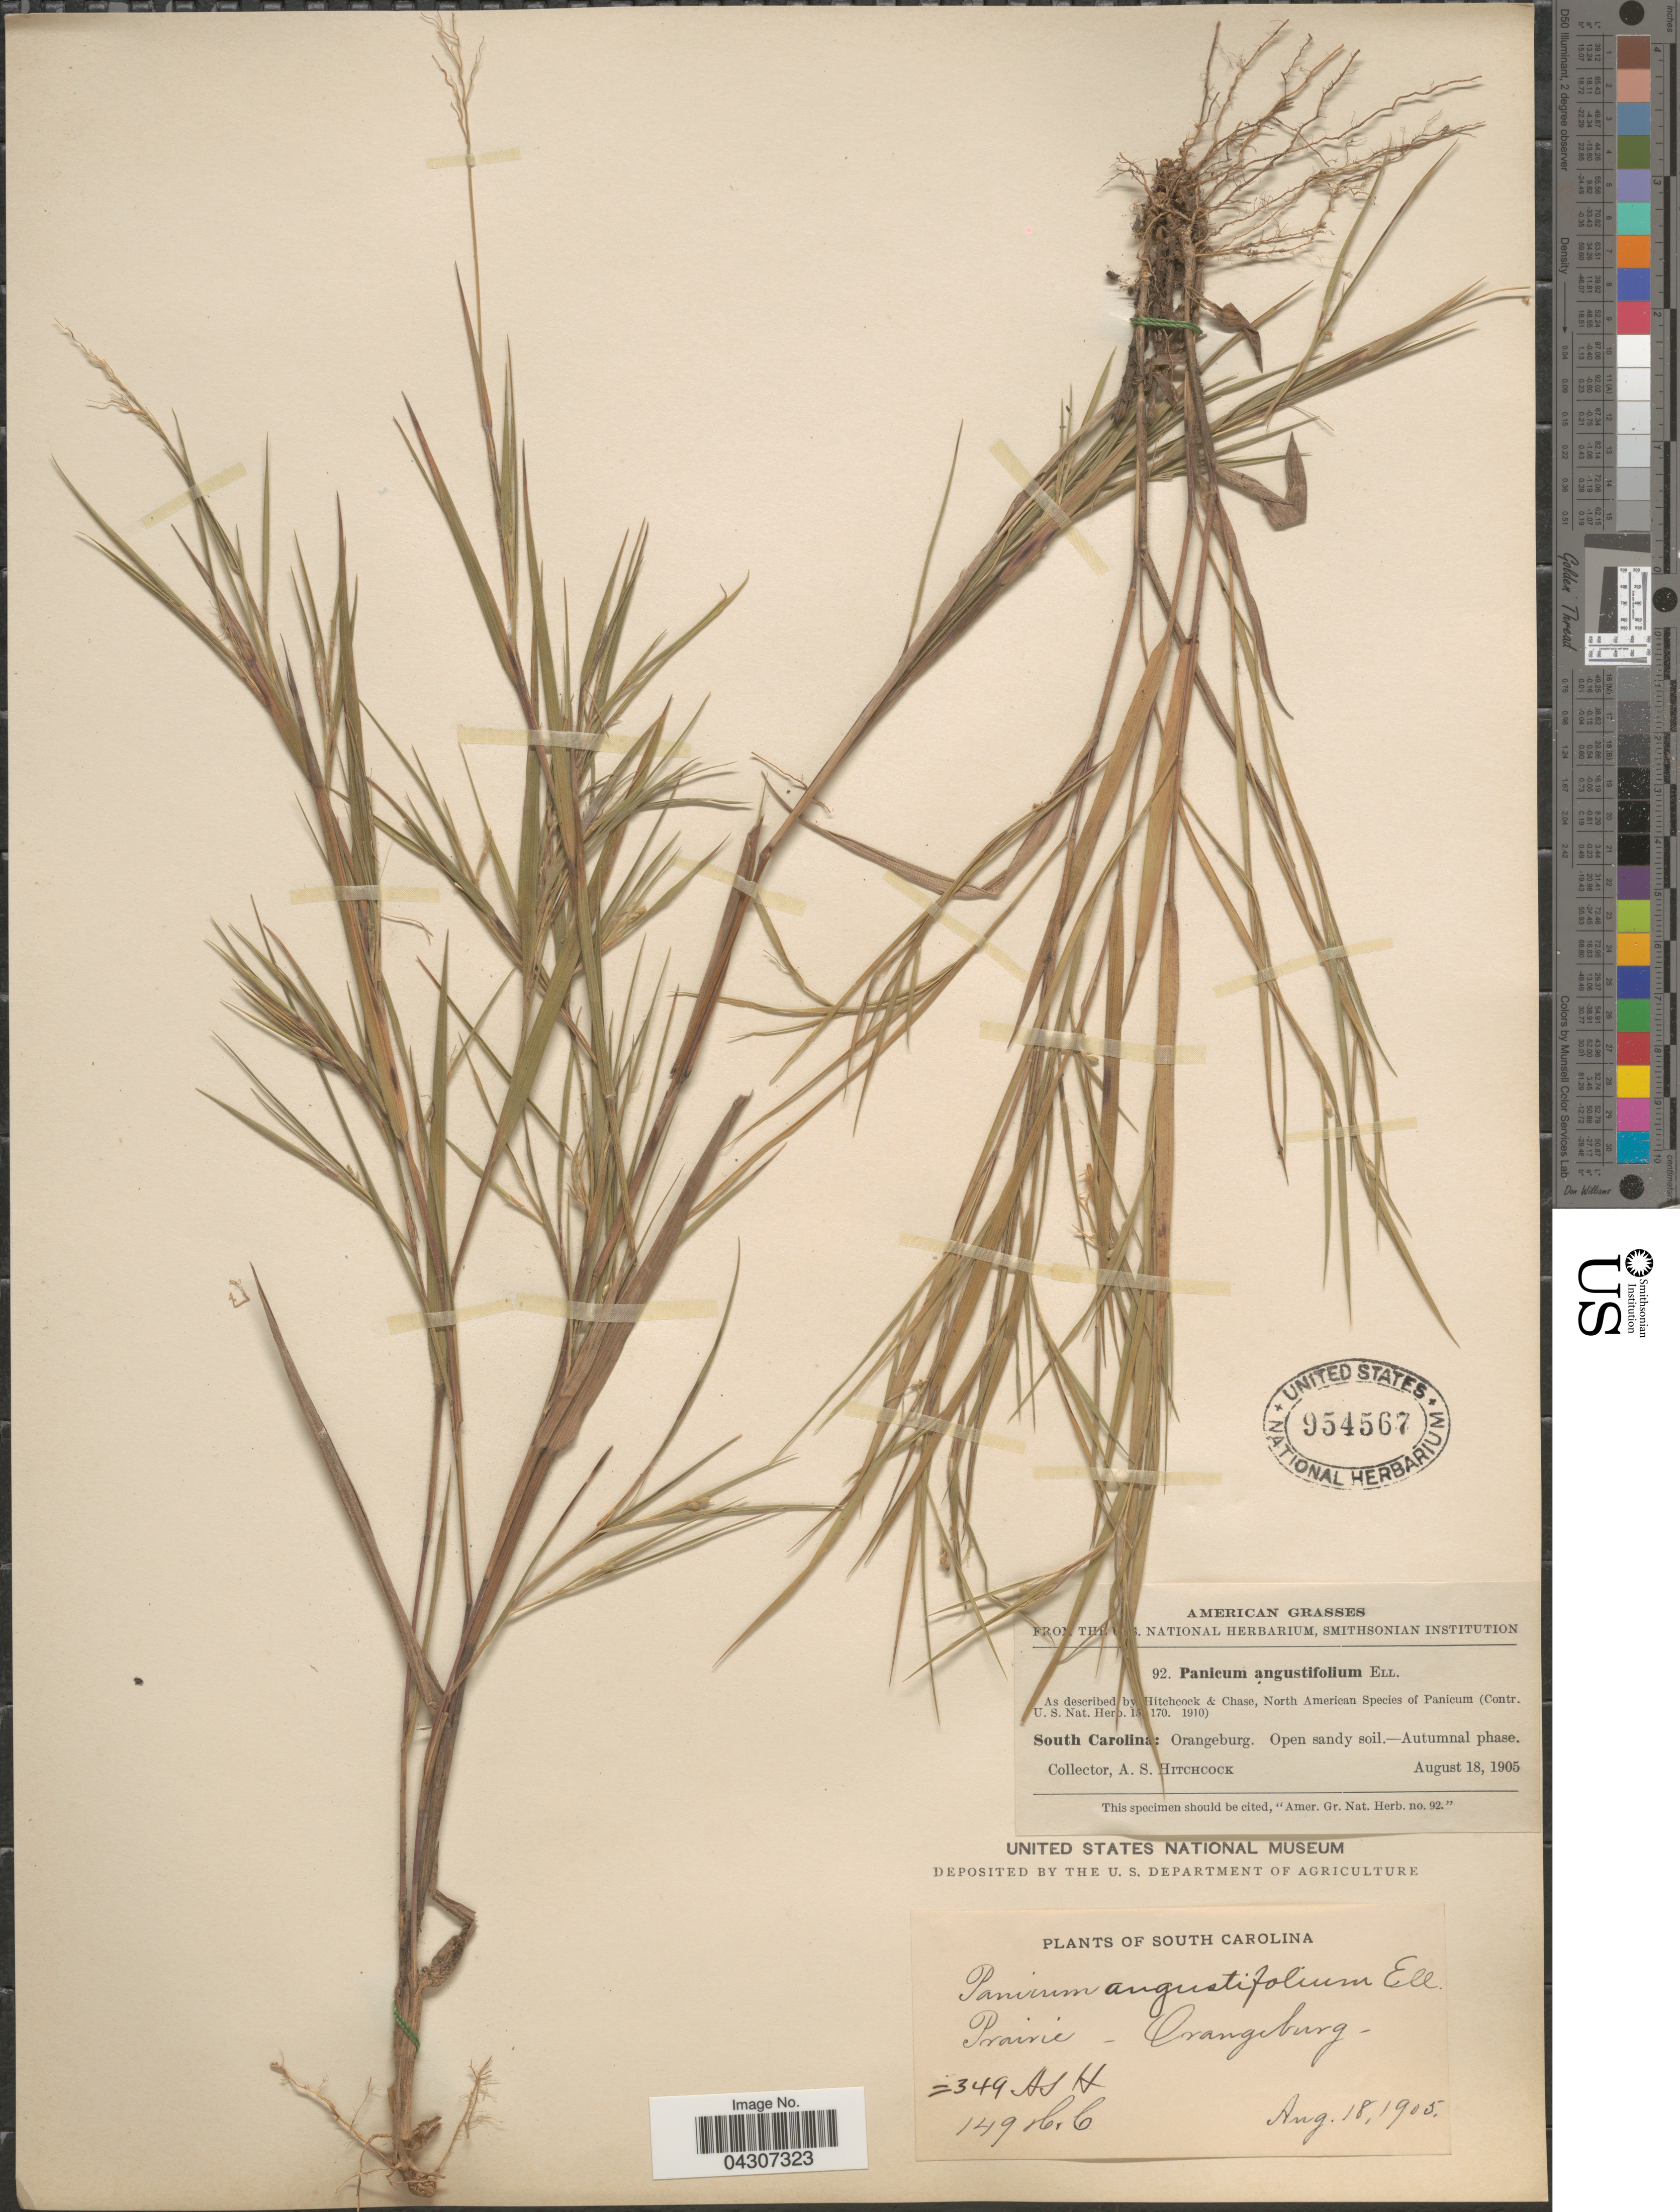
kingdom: Plantae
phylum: Tracheophyta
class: Liliopsida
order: Poales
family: Poaceae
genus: Dichanthelium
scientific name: Dichanthelium aciculare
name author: (Desv. ex Poir.) Gould & C.A. Clark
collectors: A. S. Hitchcock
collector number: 349/92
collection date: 1905-08-18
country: United States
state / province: South Carolina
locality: Orangeburg.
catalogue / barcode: US 954567